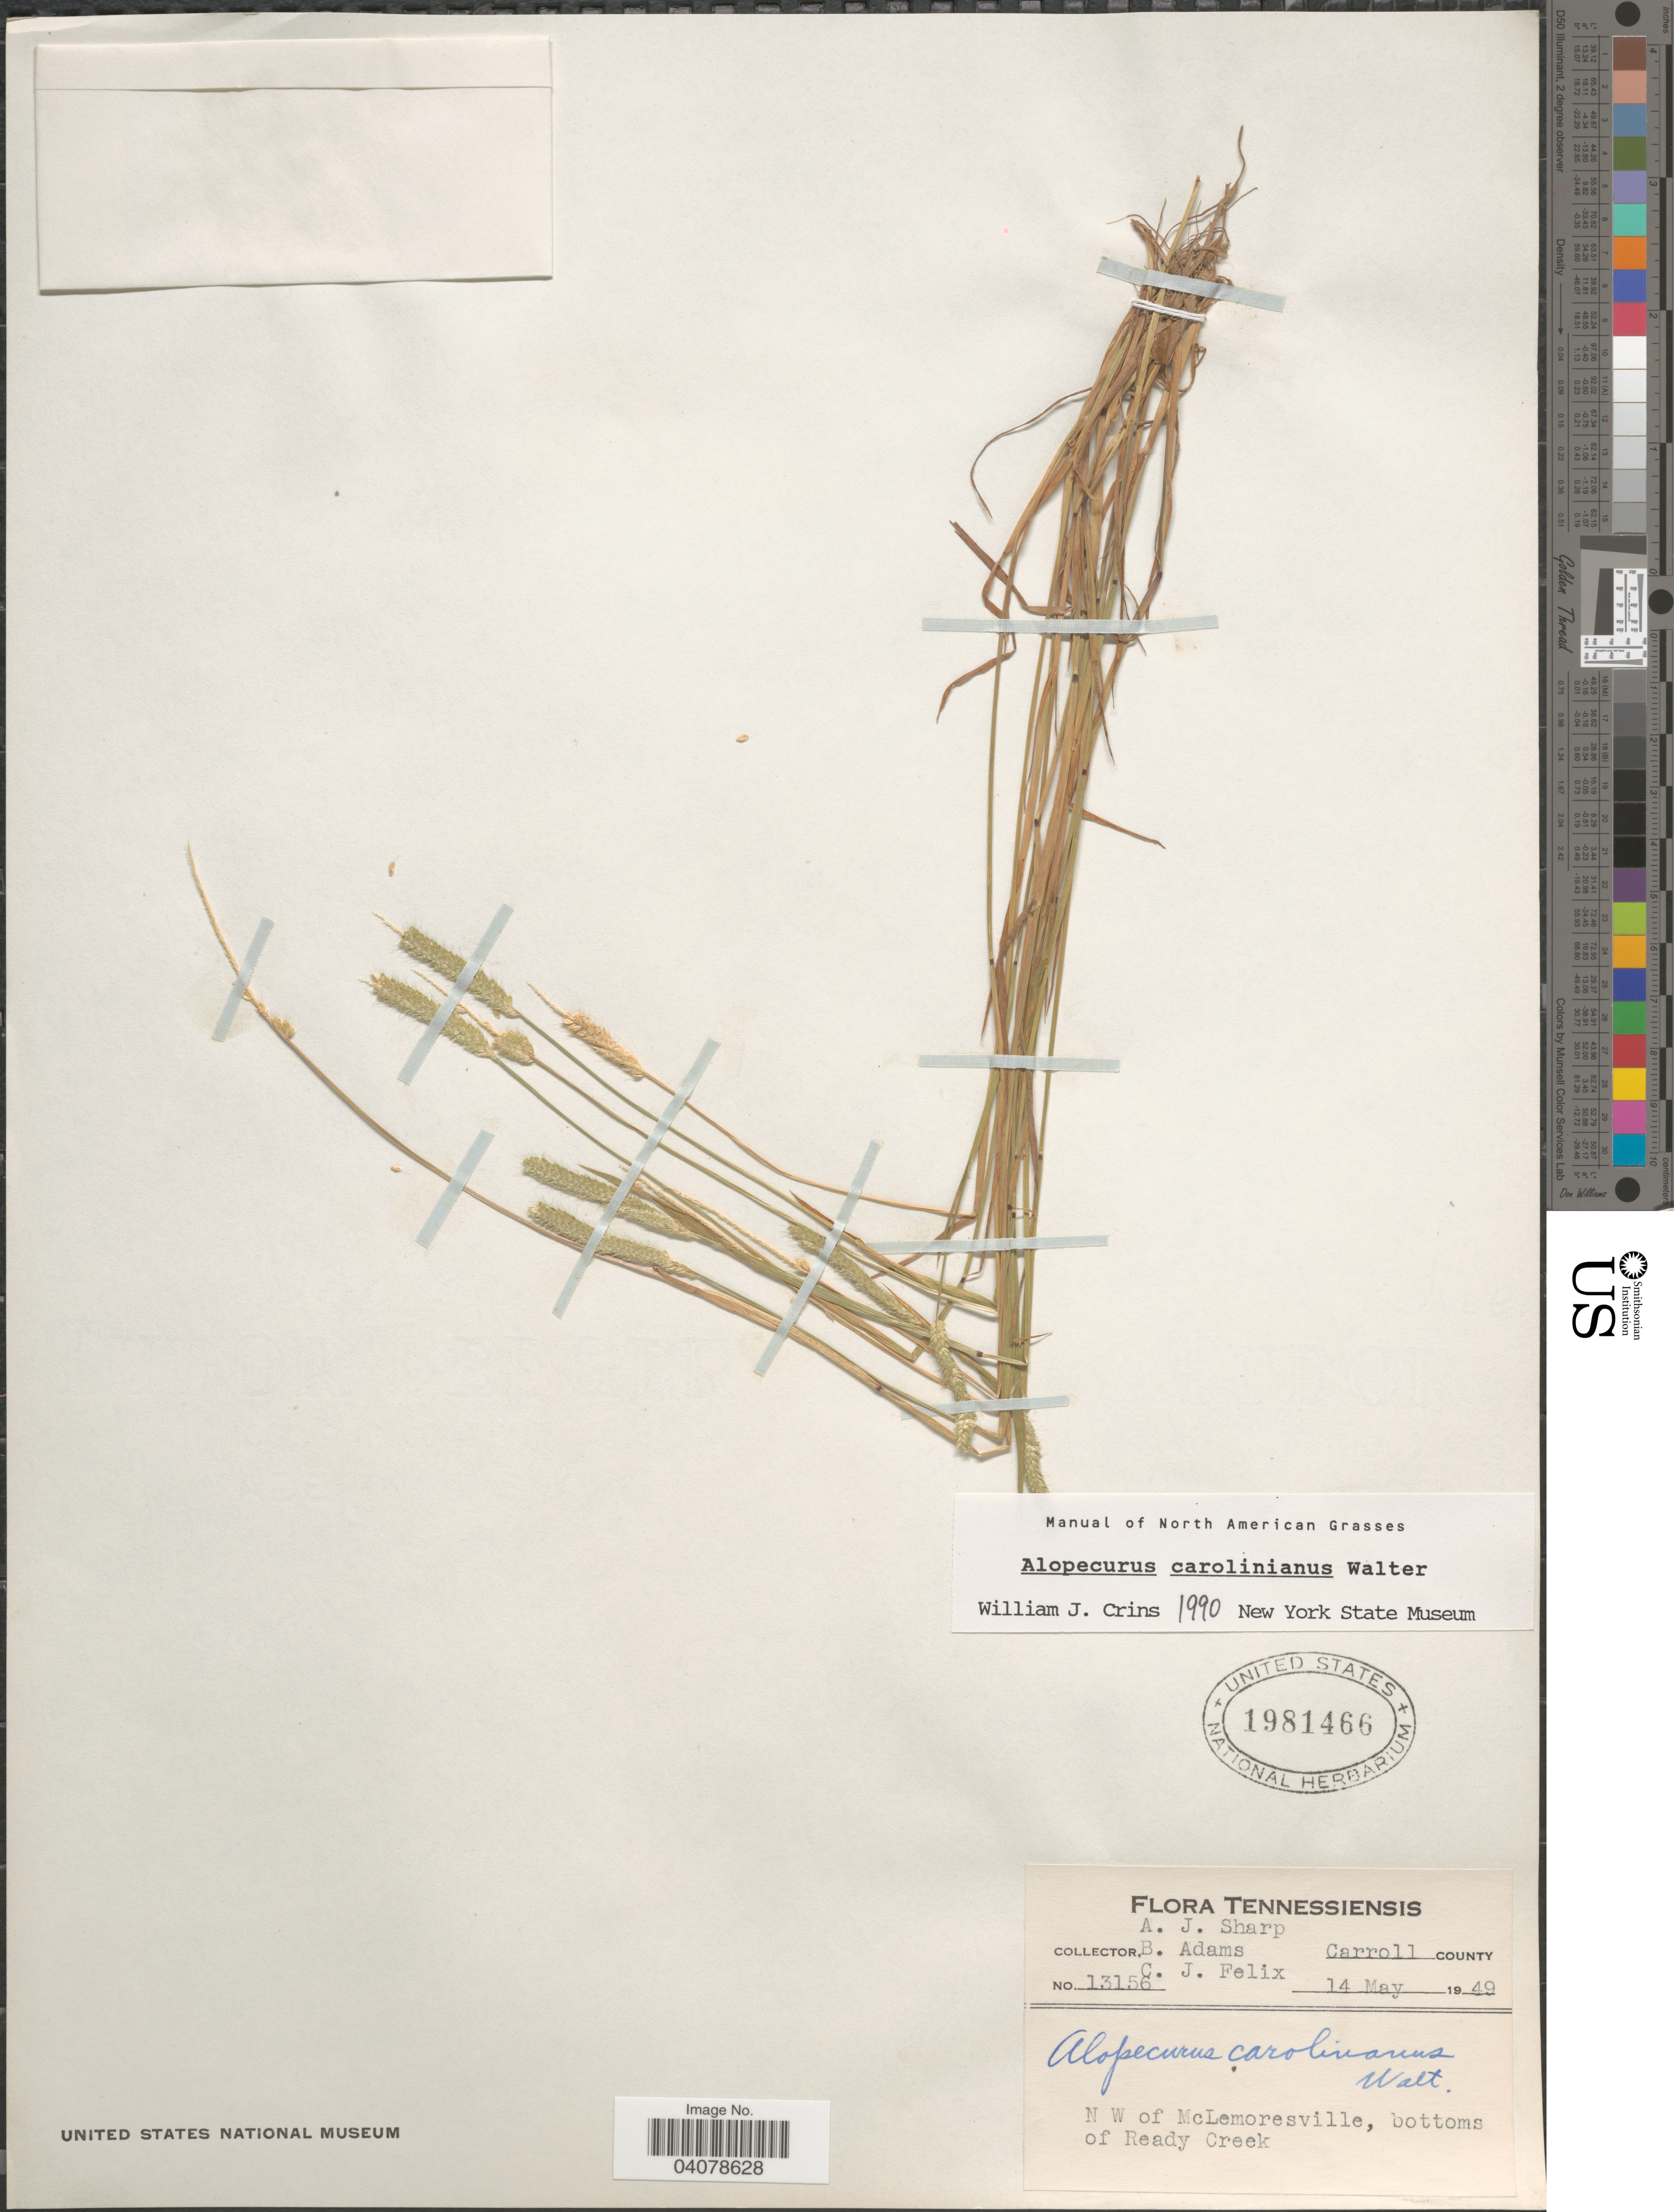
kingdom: Plantae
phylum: Tracheophyta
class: Liliopsida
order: Poales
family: Poaceae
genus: Alopecurus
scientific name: Alopecurus carolinianus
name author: Walter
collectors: A. J. Sharp, B. Adams & C. Felix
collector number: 13156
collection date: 1949-05-14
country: United States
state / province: Tennessee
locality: Carroll County. N W of McLemoresville, bottoms of Ready Creek.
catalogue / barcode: US 1981466